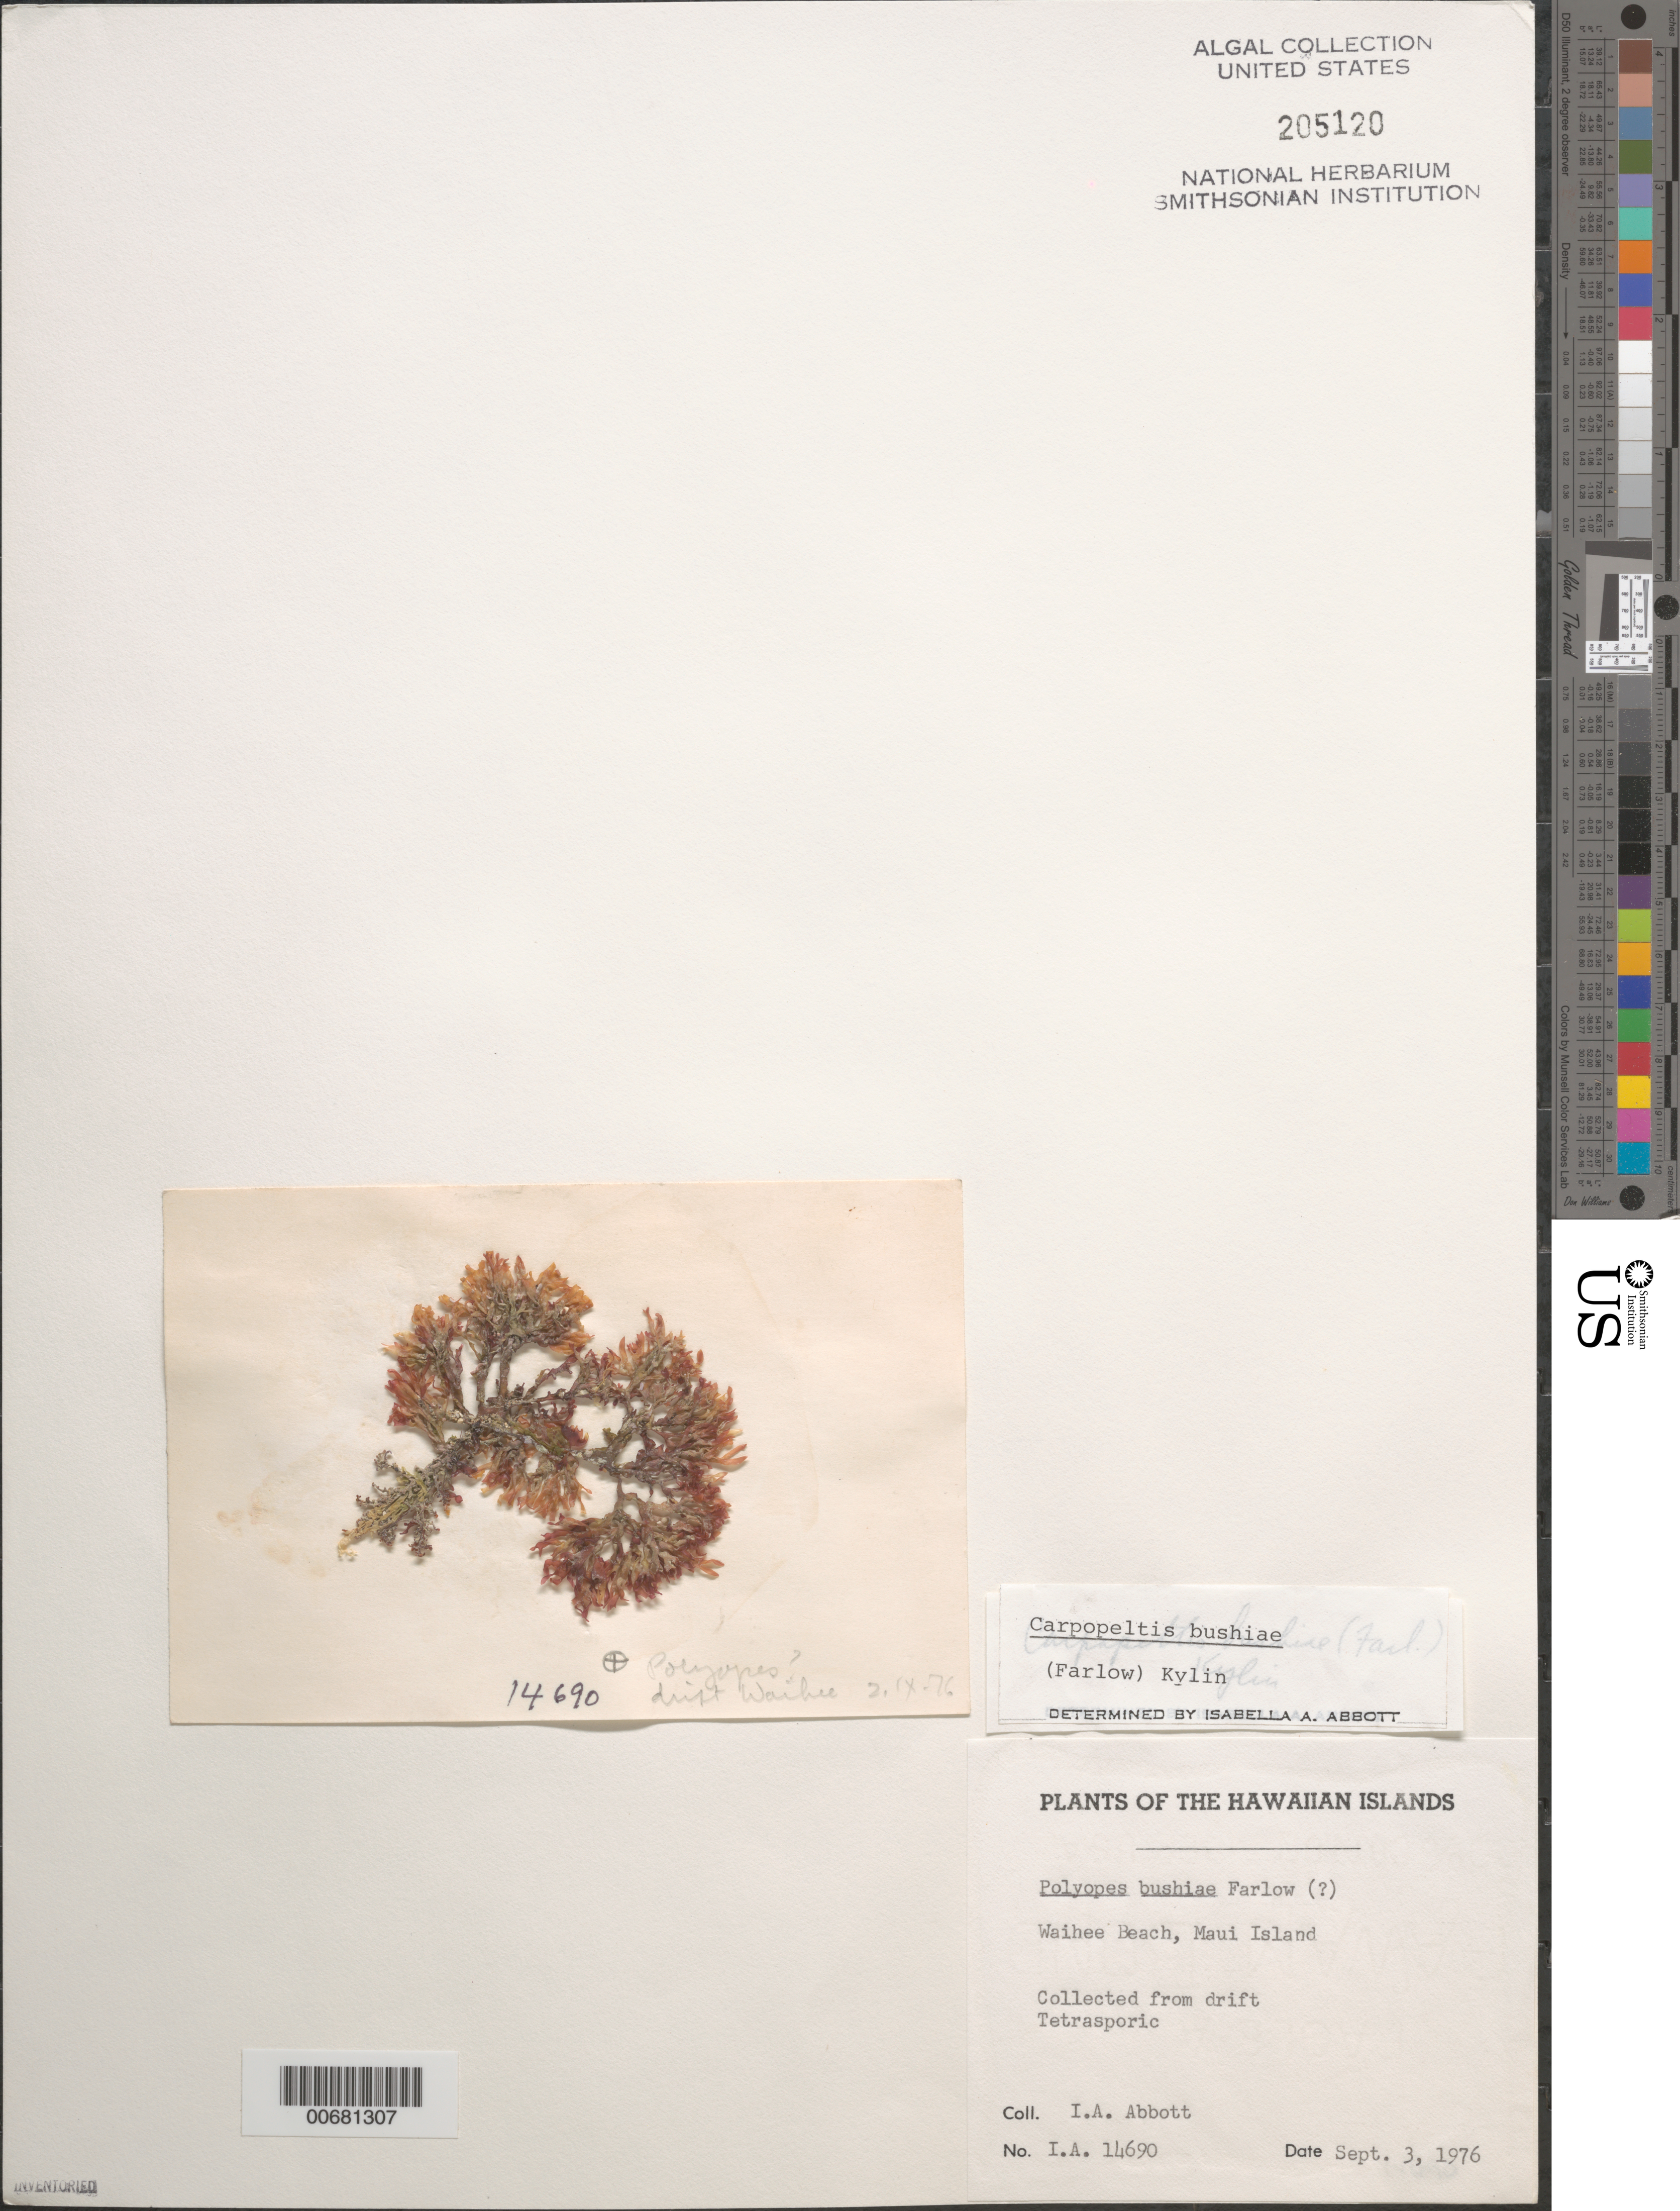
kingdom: Plantae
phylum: Rhodophyta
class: Florideophyceae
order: Halymeniales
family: Halymeniaceae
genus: Carpopeltis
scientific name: Carpopeltis bushiae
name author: (Farl.) Kylin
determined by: Abbott, Isabella A.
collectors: I. A. Abbott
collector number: IAA 14690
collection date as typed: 03 Sep 1976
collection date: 1976-09-03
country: United States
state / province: Hawaii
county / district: Maui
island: Maui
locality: Waihee Beach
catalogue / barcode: US 205120